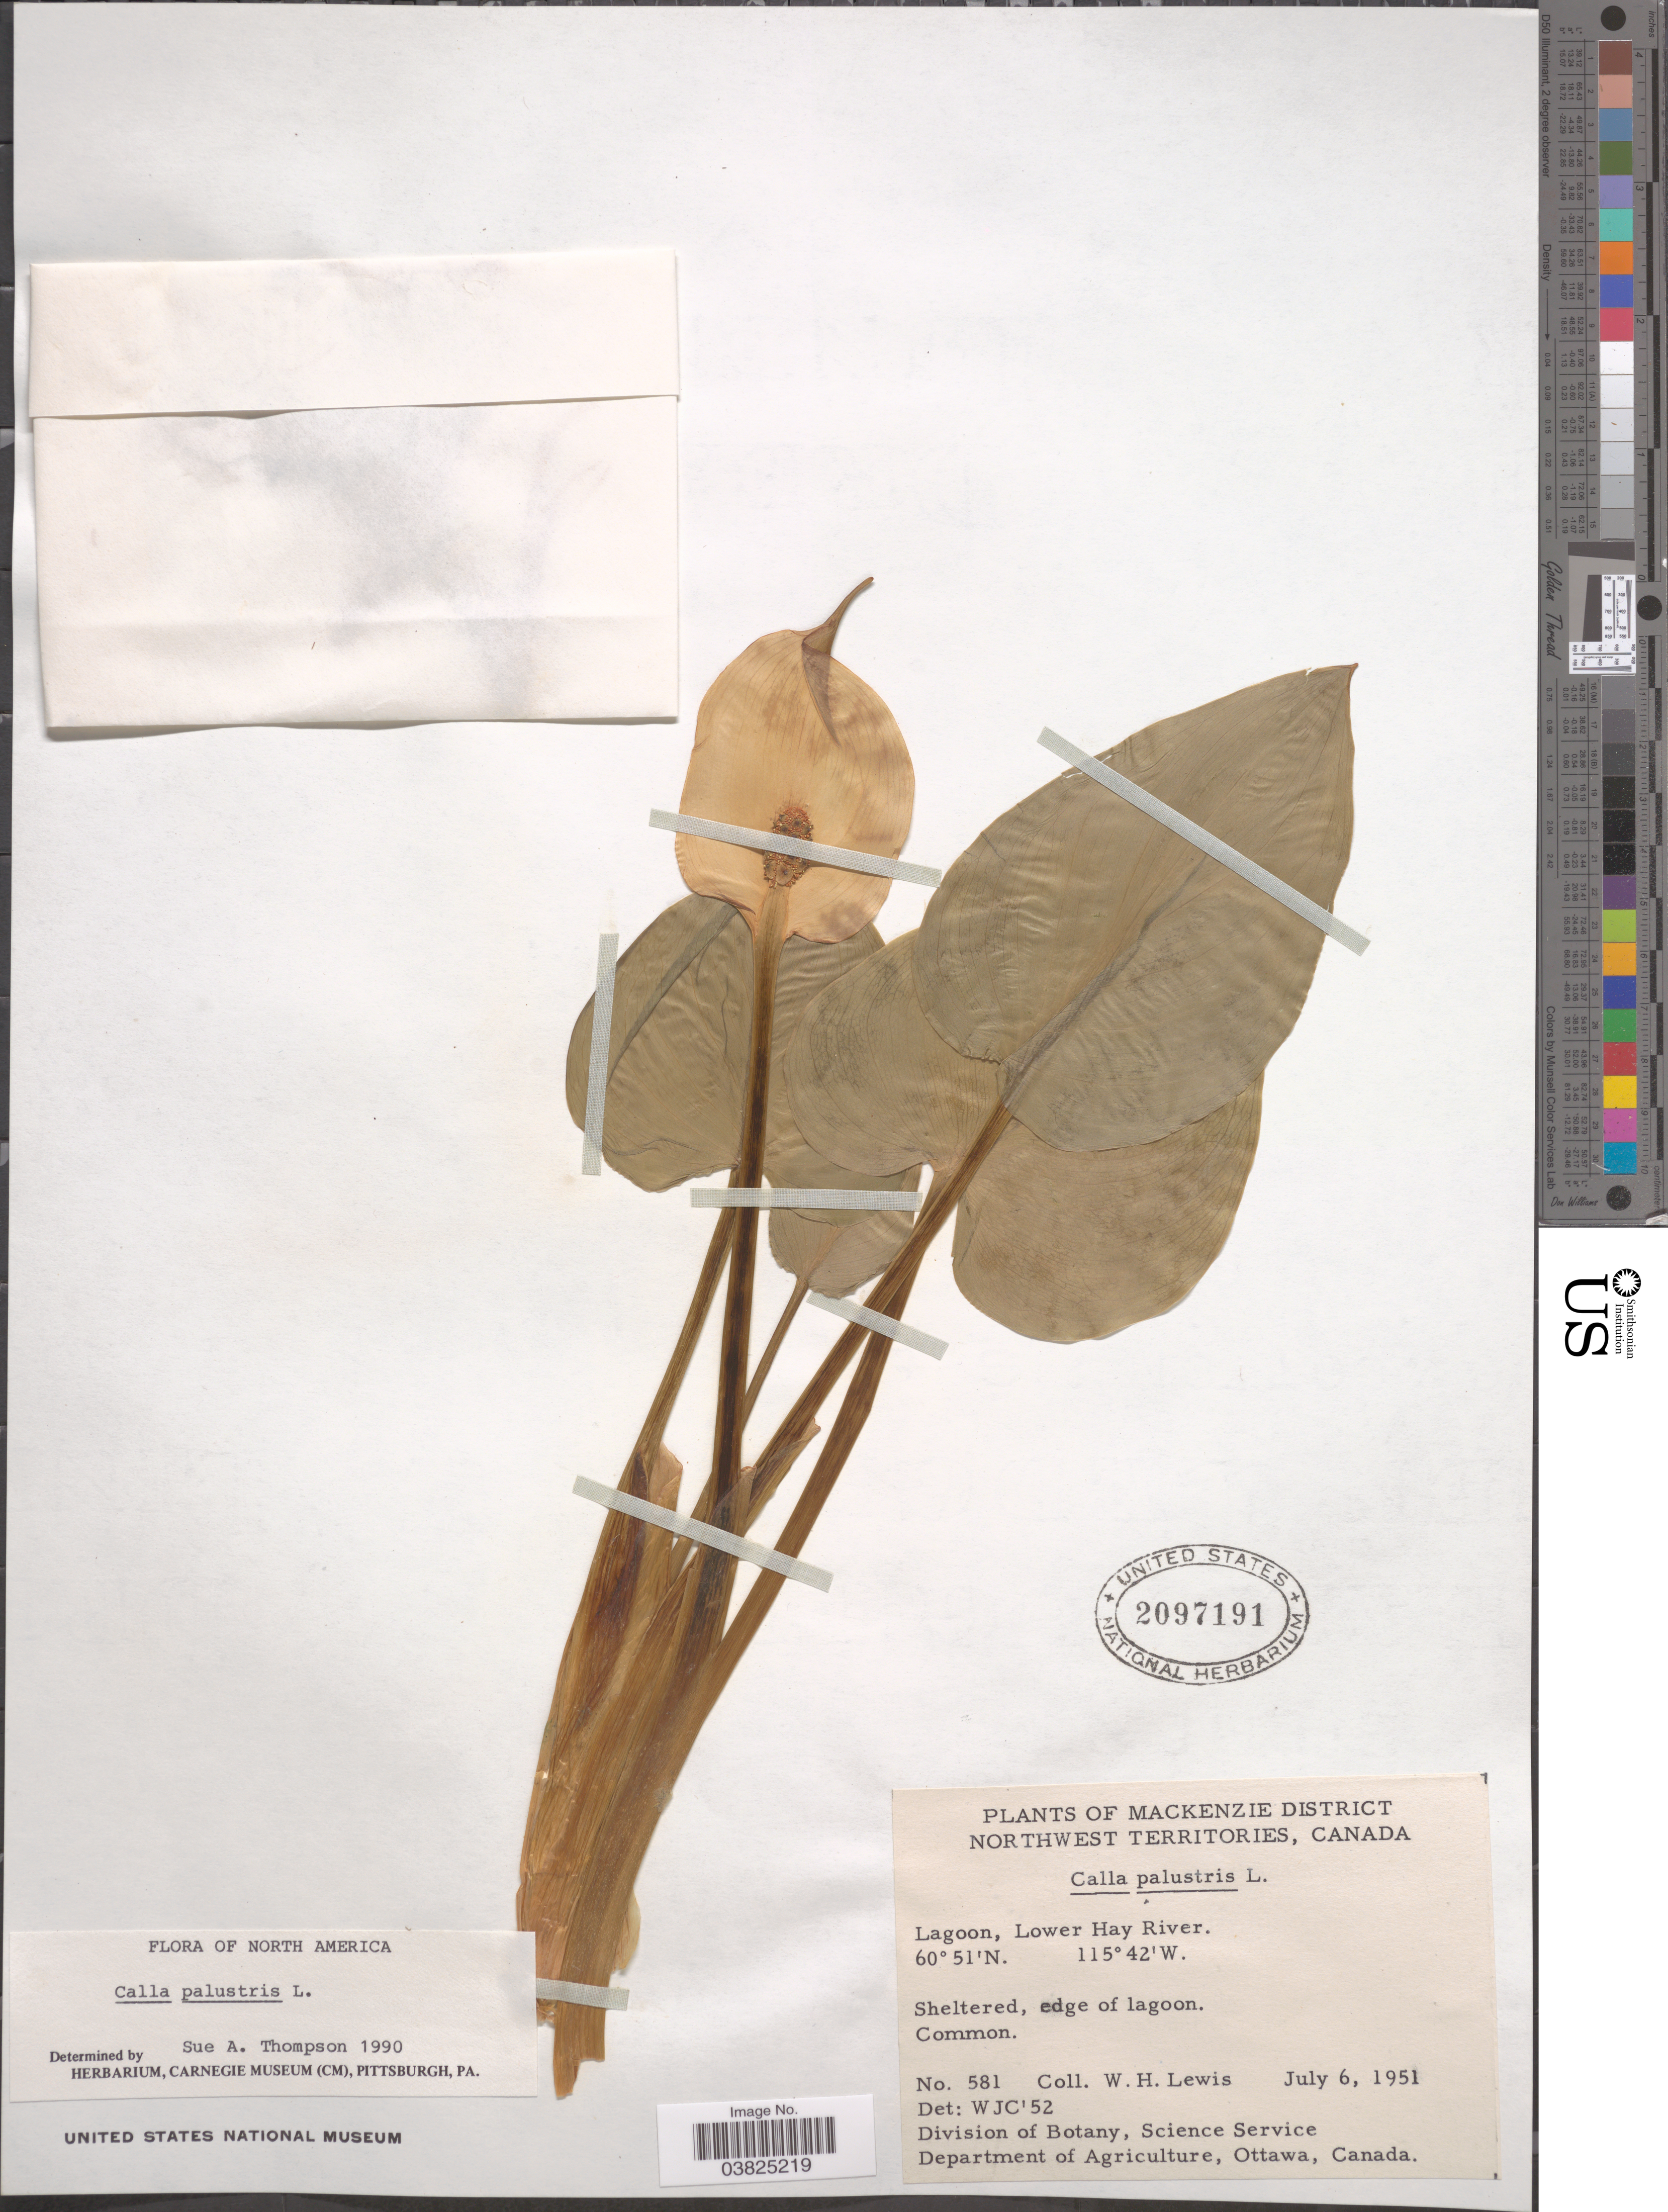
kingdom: Plantae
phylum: Tracheophyta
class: Liliopsida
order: Alismatales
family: Araceae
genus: Calla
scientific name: Calla palustris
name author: L.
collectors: W. H. Lewis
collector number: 581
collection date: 1951-07-06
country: Canada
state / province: Northwest Territories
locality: Mackenzie District. Lagoon, Lower Hay River.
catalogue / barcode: US 2097191